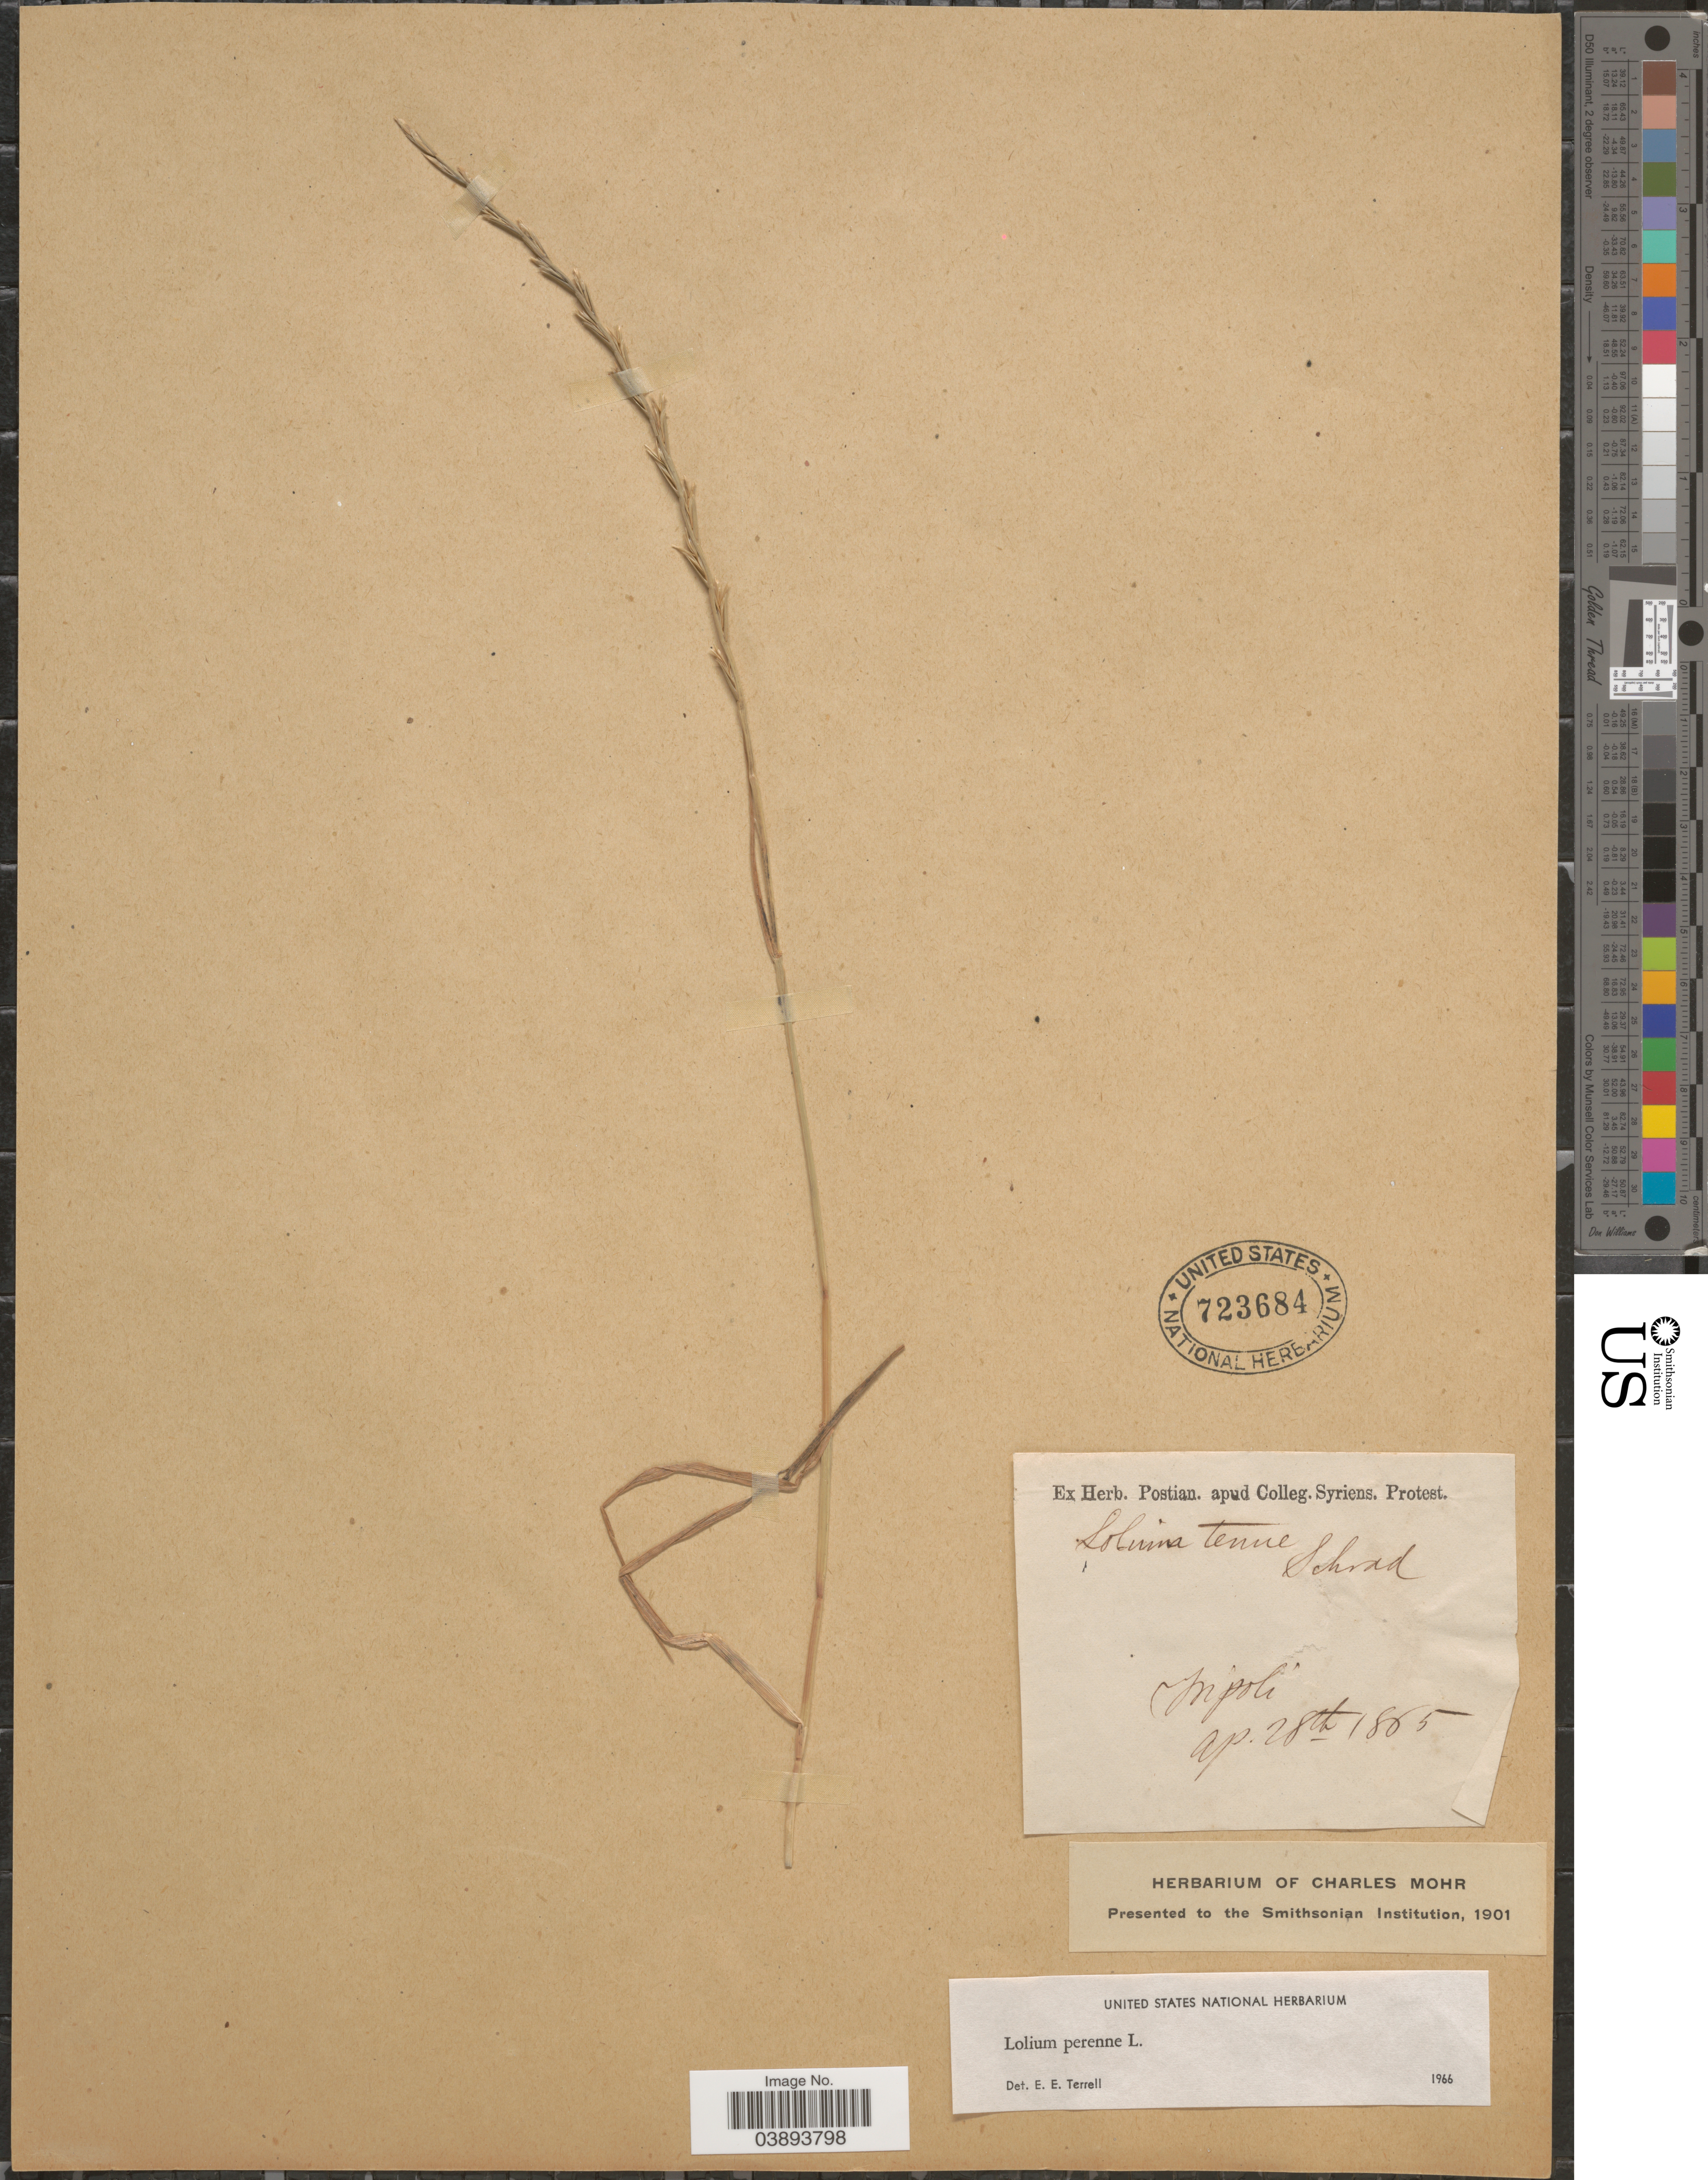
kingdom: Plantae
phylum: Tracheophyta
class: Liliopsida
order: Poales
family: Poaceae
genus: Lolium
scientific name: Lolium perenne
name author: L.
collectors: ex herb. Postian. apud Colleg. Syriens. Protest. USE "Fannie P. A. Shepard" (10308853) AS PRIMARY COLLECTOR INSTEAD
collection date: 1865-04-28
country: Lebanon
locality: Tripoli [Syria, now in Lebanon]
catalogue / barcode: US 723684